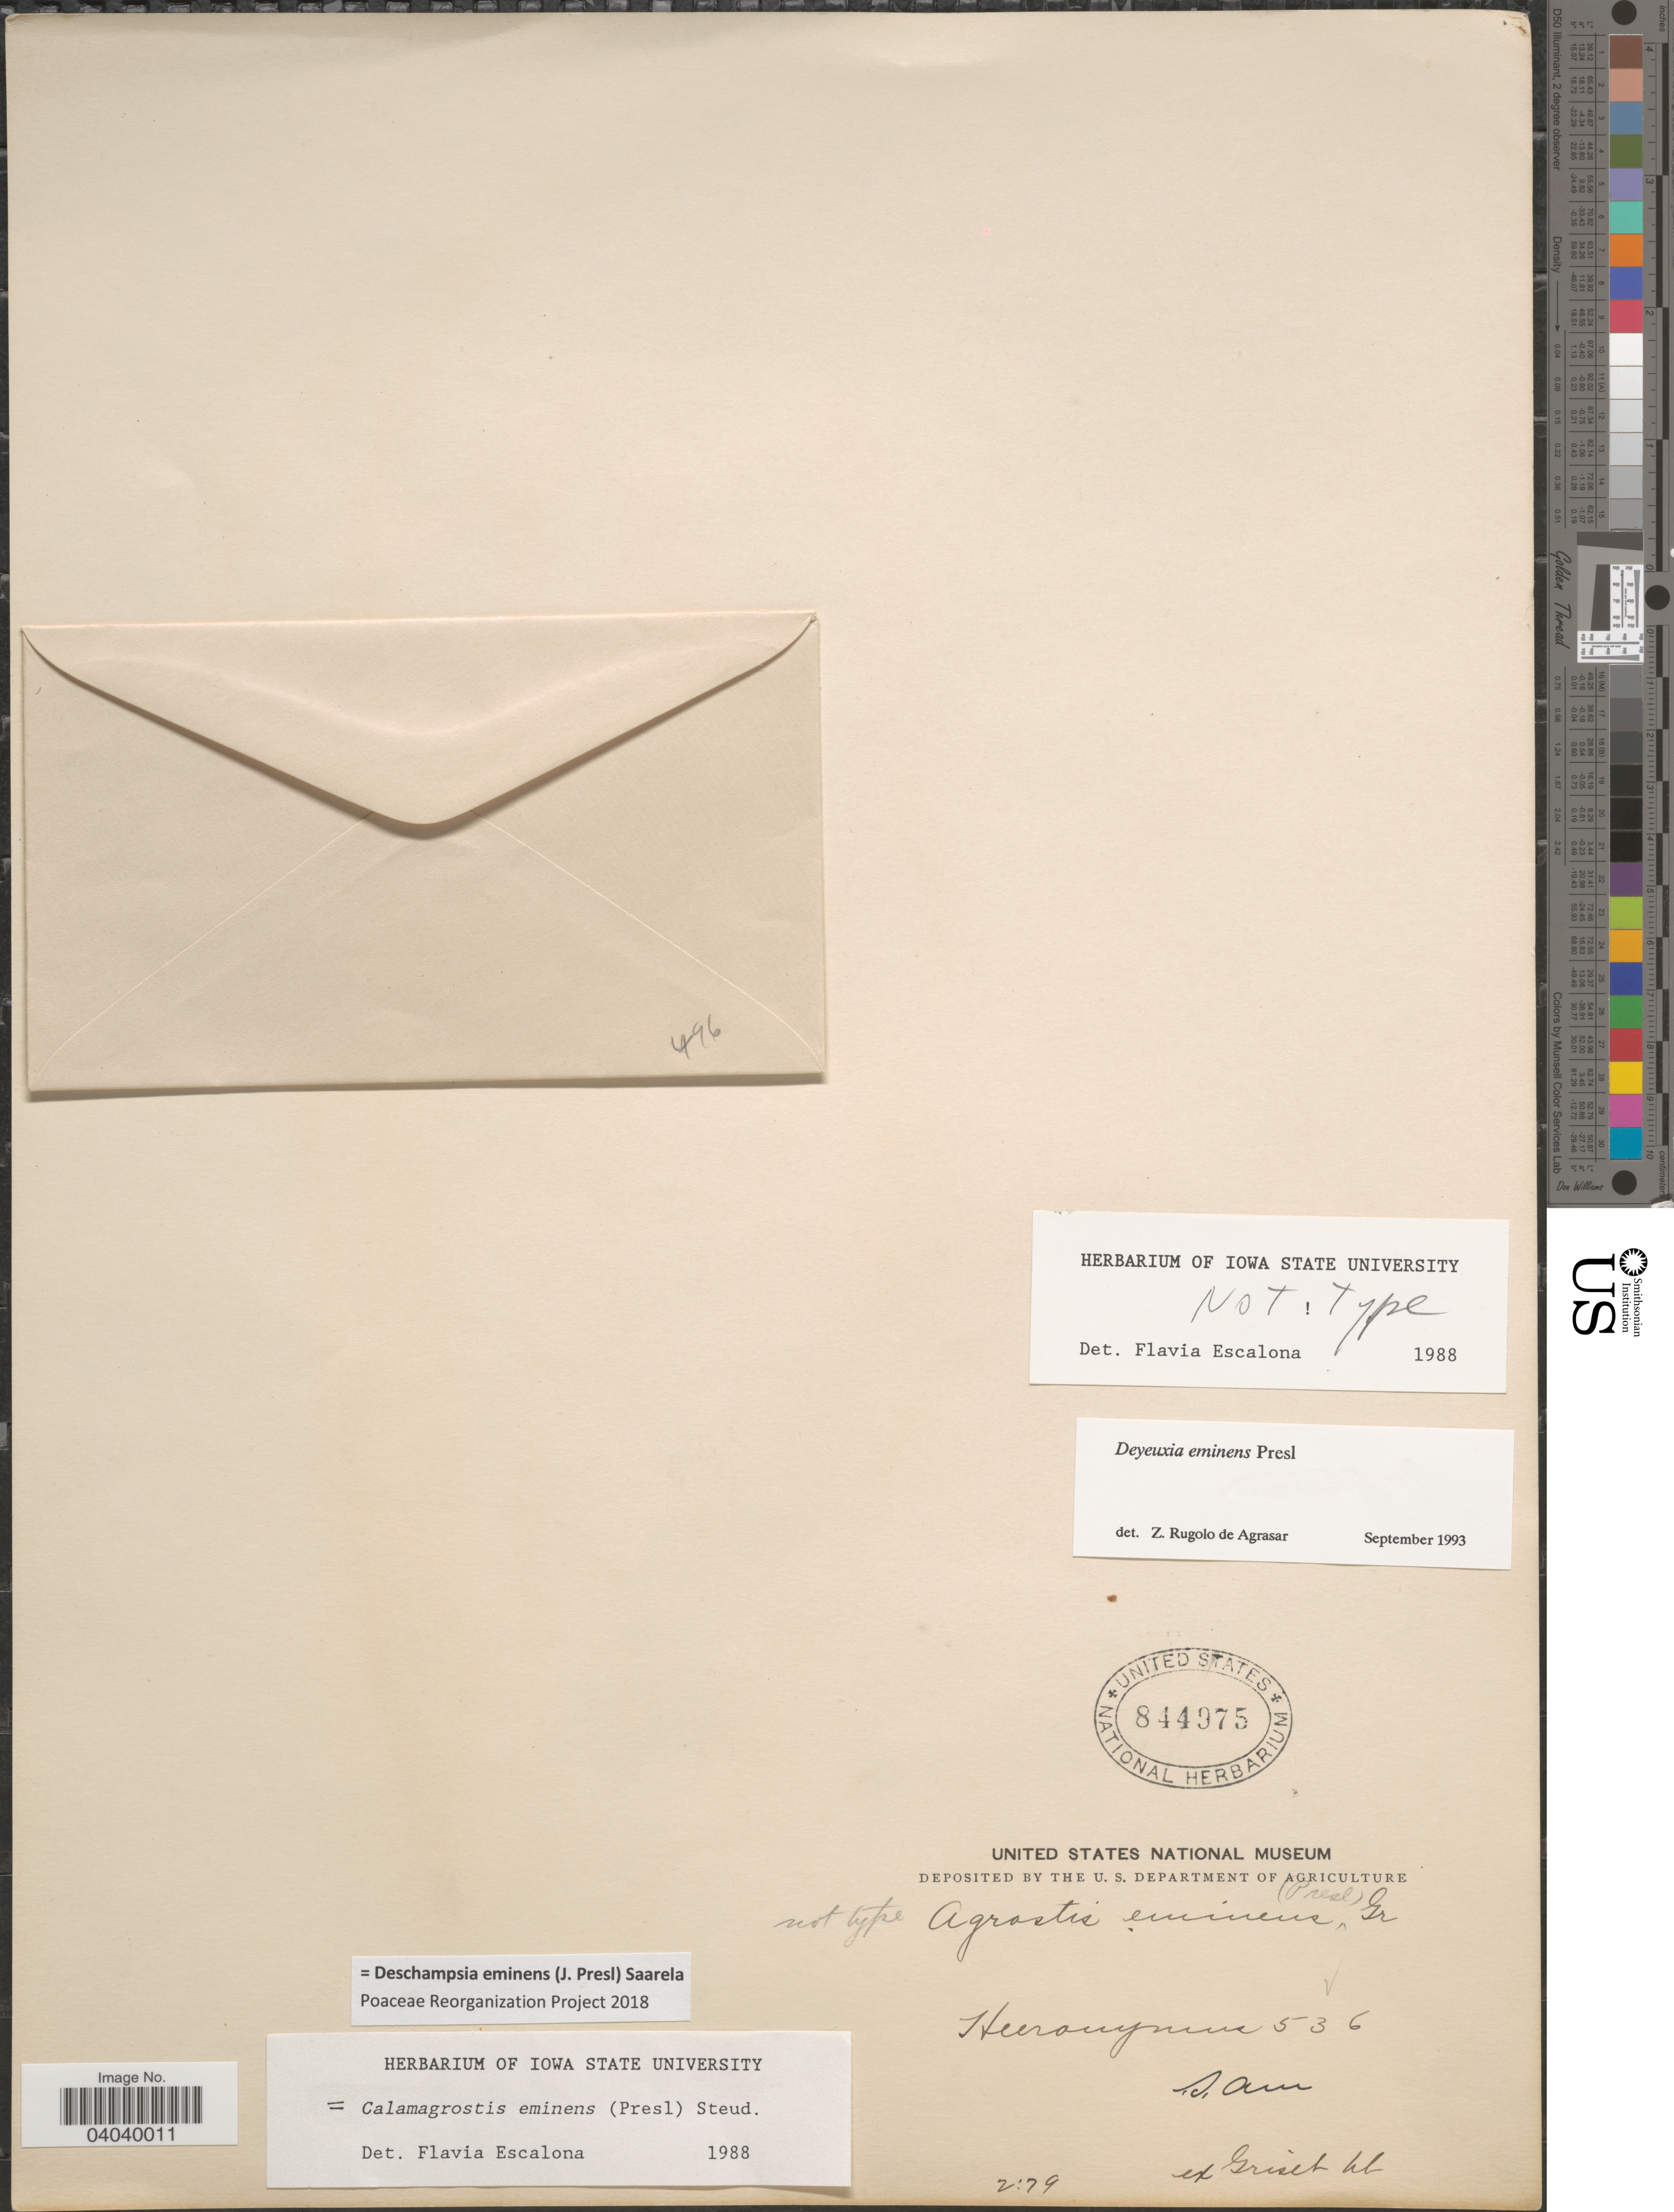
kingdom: Plantae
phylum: Tracheophyta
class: Liliopsida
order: Poales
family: Poaceae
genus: Deschampsia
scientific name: Deschampsia eminens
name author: (J. Presl) Saarela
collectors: -. Hieronymus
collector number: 536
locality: S. Am.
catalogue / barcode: US 844975